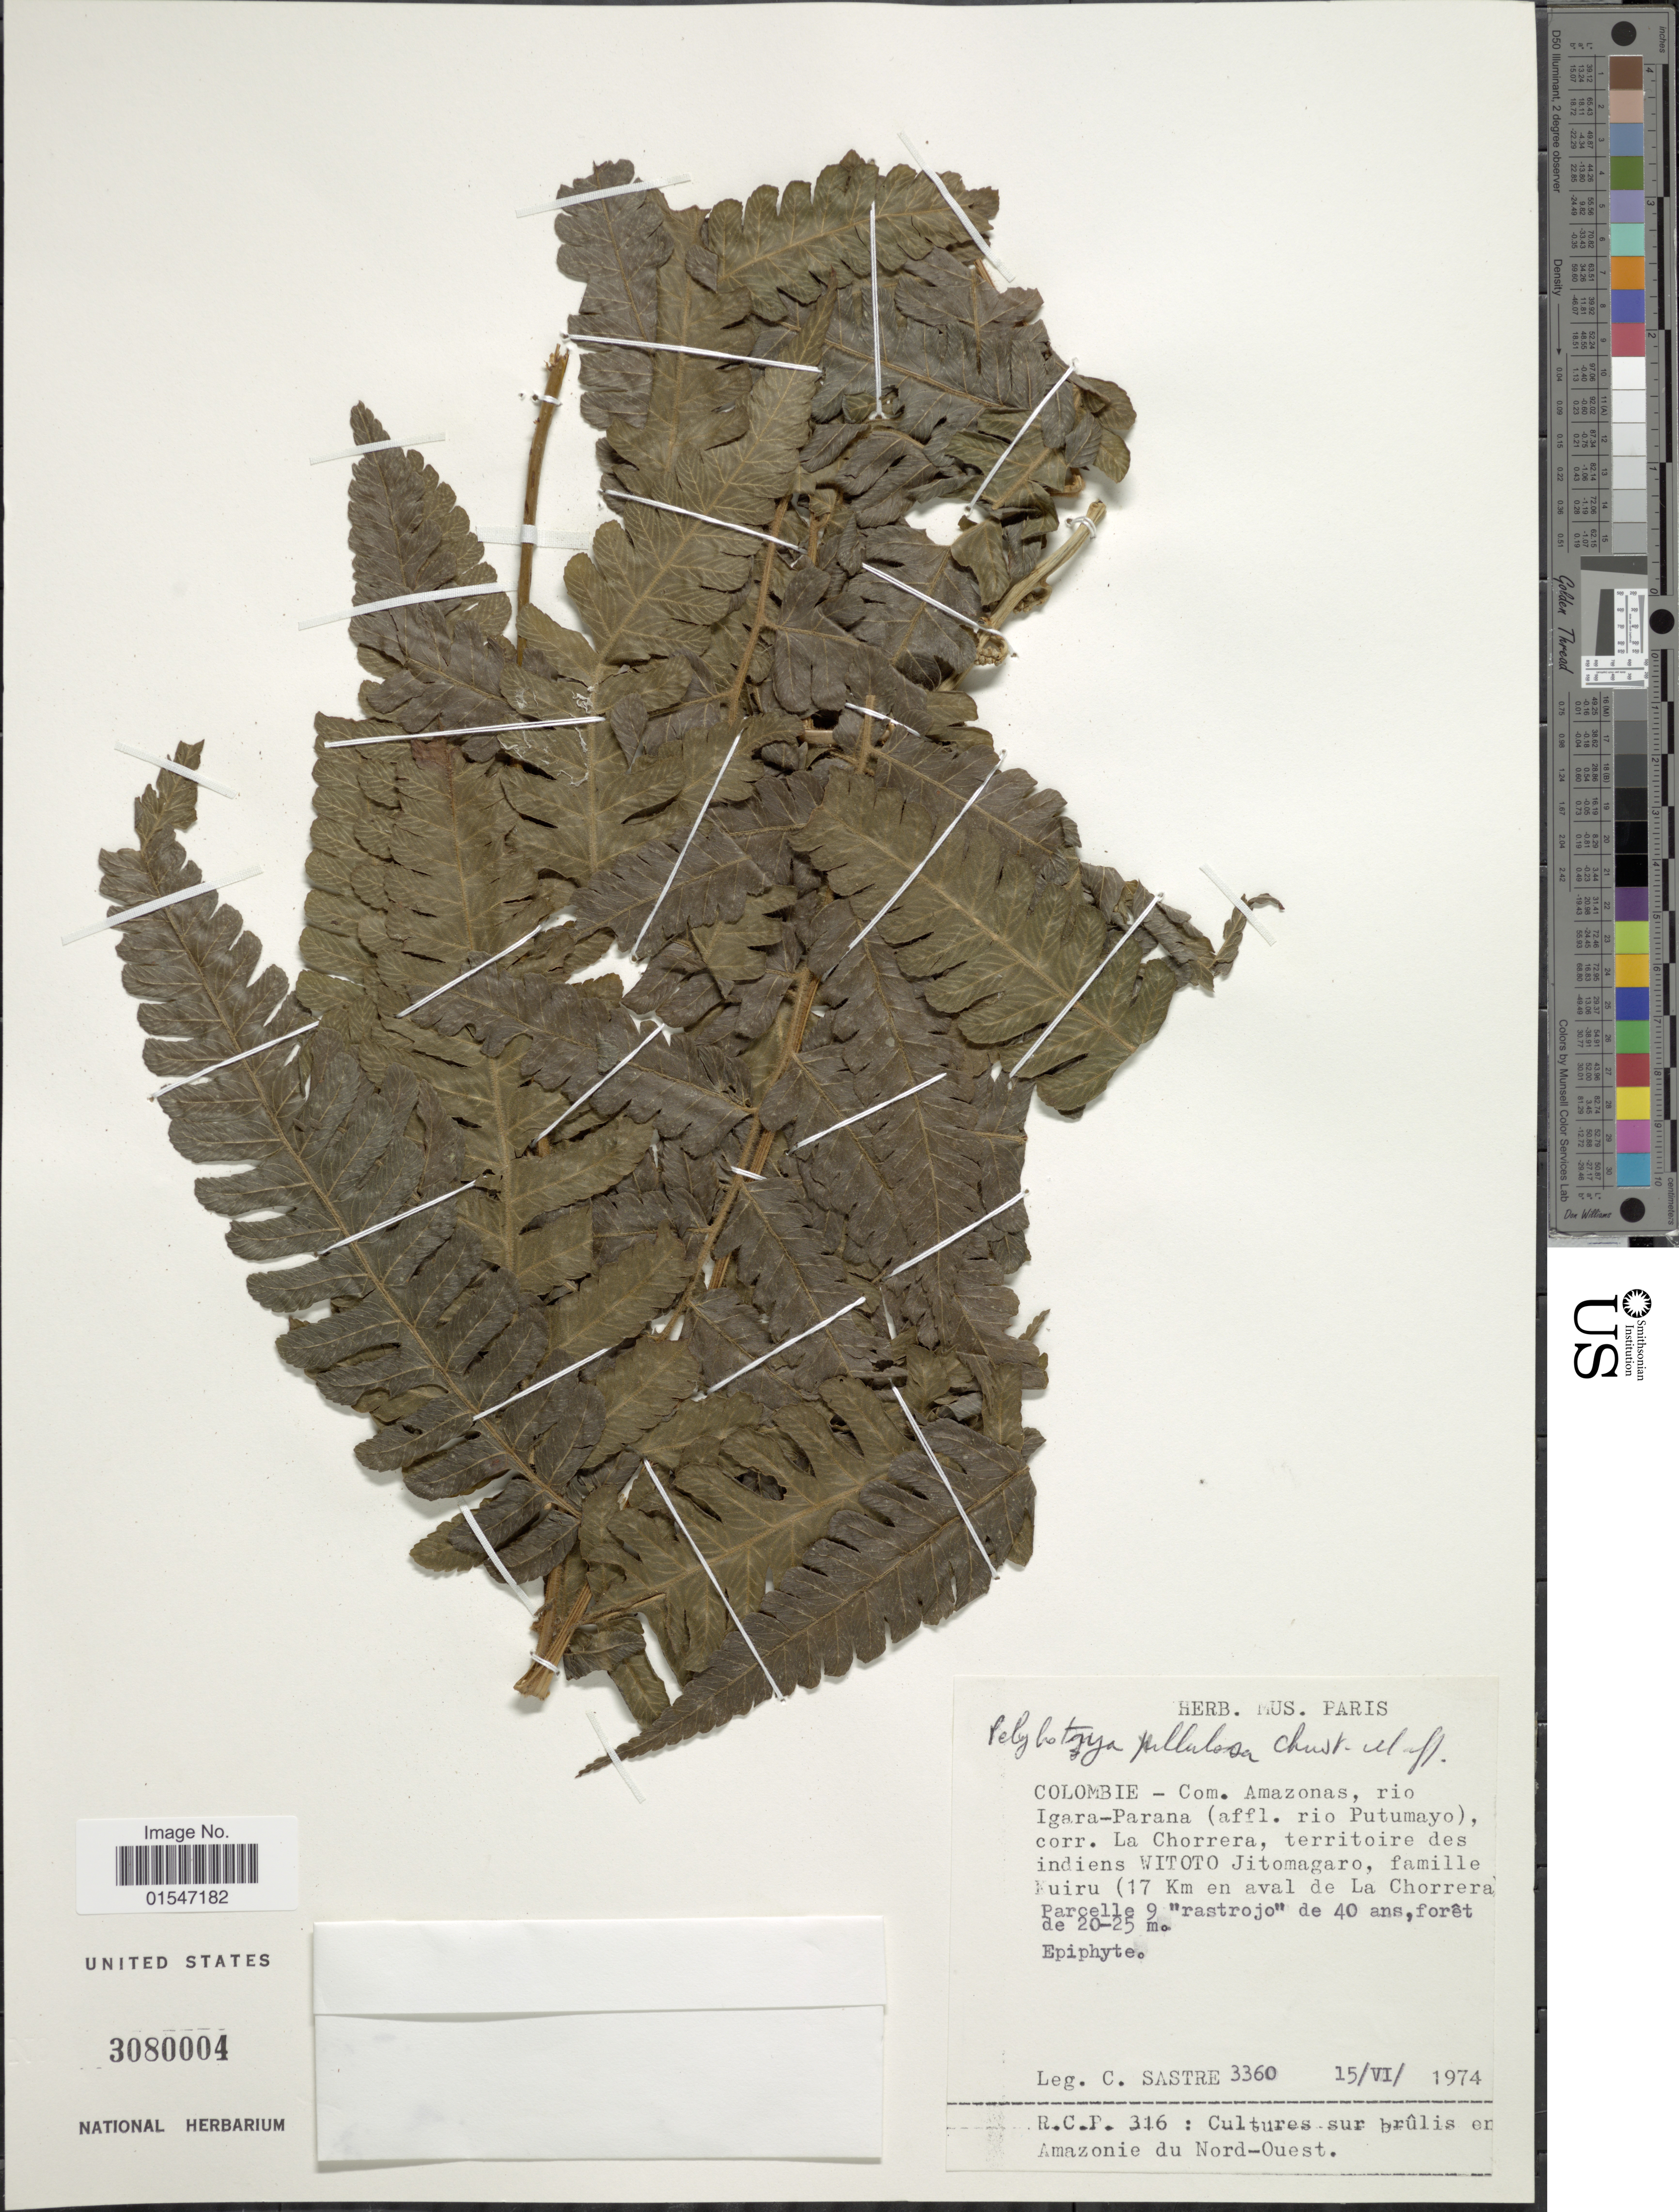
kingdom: Plantae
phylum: Tracheophyta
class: Polypodiopsida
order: Polypodiales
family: Dryopteridaceae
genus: Polybotrya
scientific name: Polybotrya caudata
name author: Kunze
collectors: C. Sastre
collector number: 3360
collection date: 1974-06-15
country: Colombia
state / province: Amazônas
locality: Rio Igara- Parana (affl. rio Putumayo), corr. La Chorrera, territoire des indiens WITOTO Jitomagaro, famille Kuiru (17 km en aval de La Chorrera Parcelle 9 "rastrojo"de 40 ans, Cultures sur brûlis en Amazonie du Nord- Quest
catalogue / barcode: US 3080004